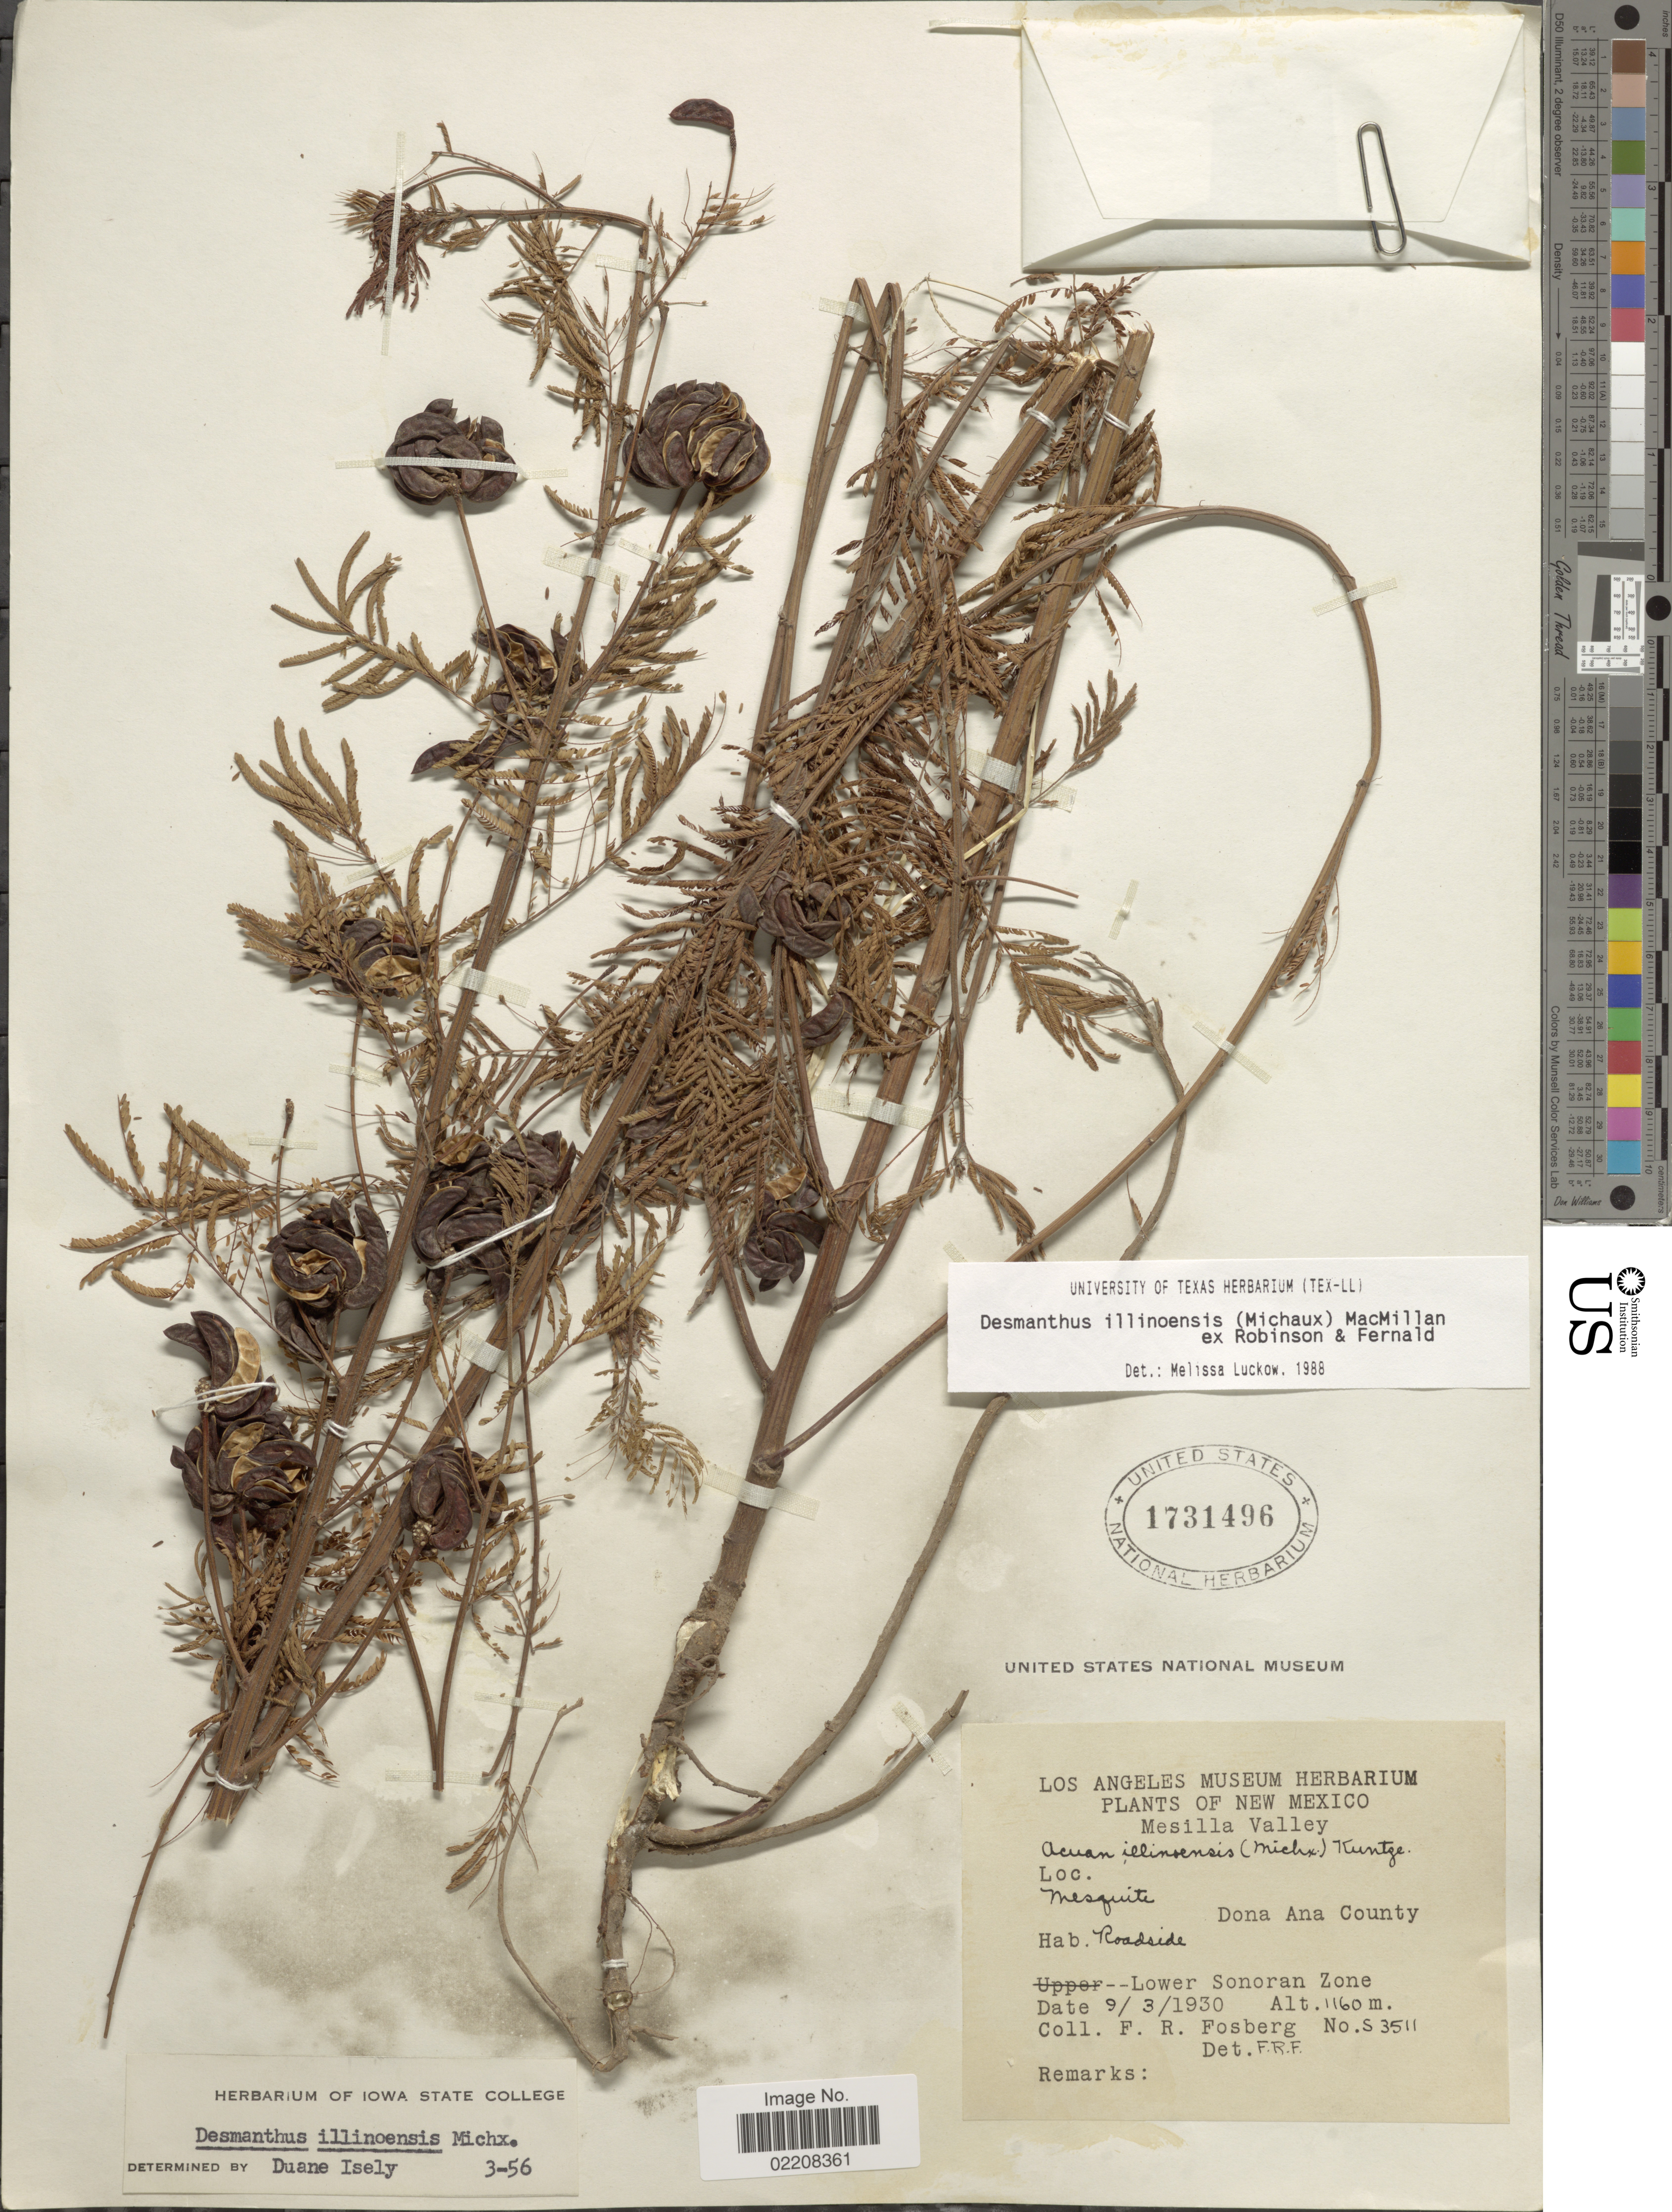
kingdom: Plantae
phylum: Tracheophyta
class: Magnoliopsida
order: Fabales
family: Fabaceae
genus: Desmanthus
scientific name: Desmanthus illinoensis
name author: (Michx.) MacMill.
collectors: F. R. Fosberg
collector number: S3511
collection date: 1930-09-03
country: United States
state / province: New Mexico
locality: Mesilla Valley. Mesquite, Dona Ana County. Lower Sonoran Zone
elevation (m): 1160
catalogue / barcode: US 1731496